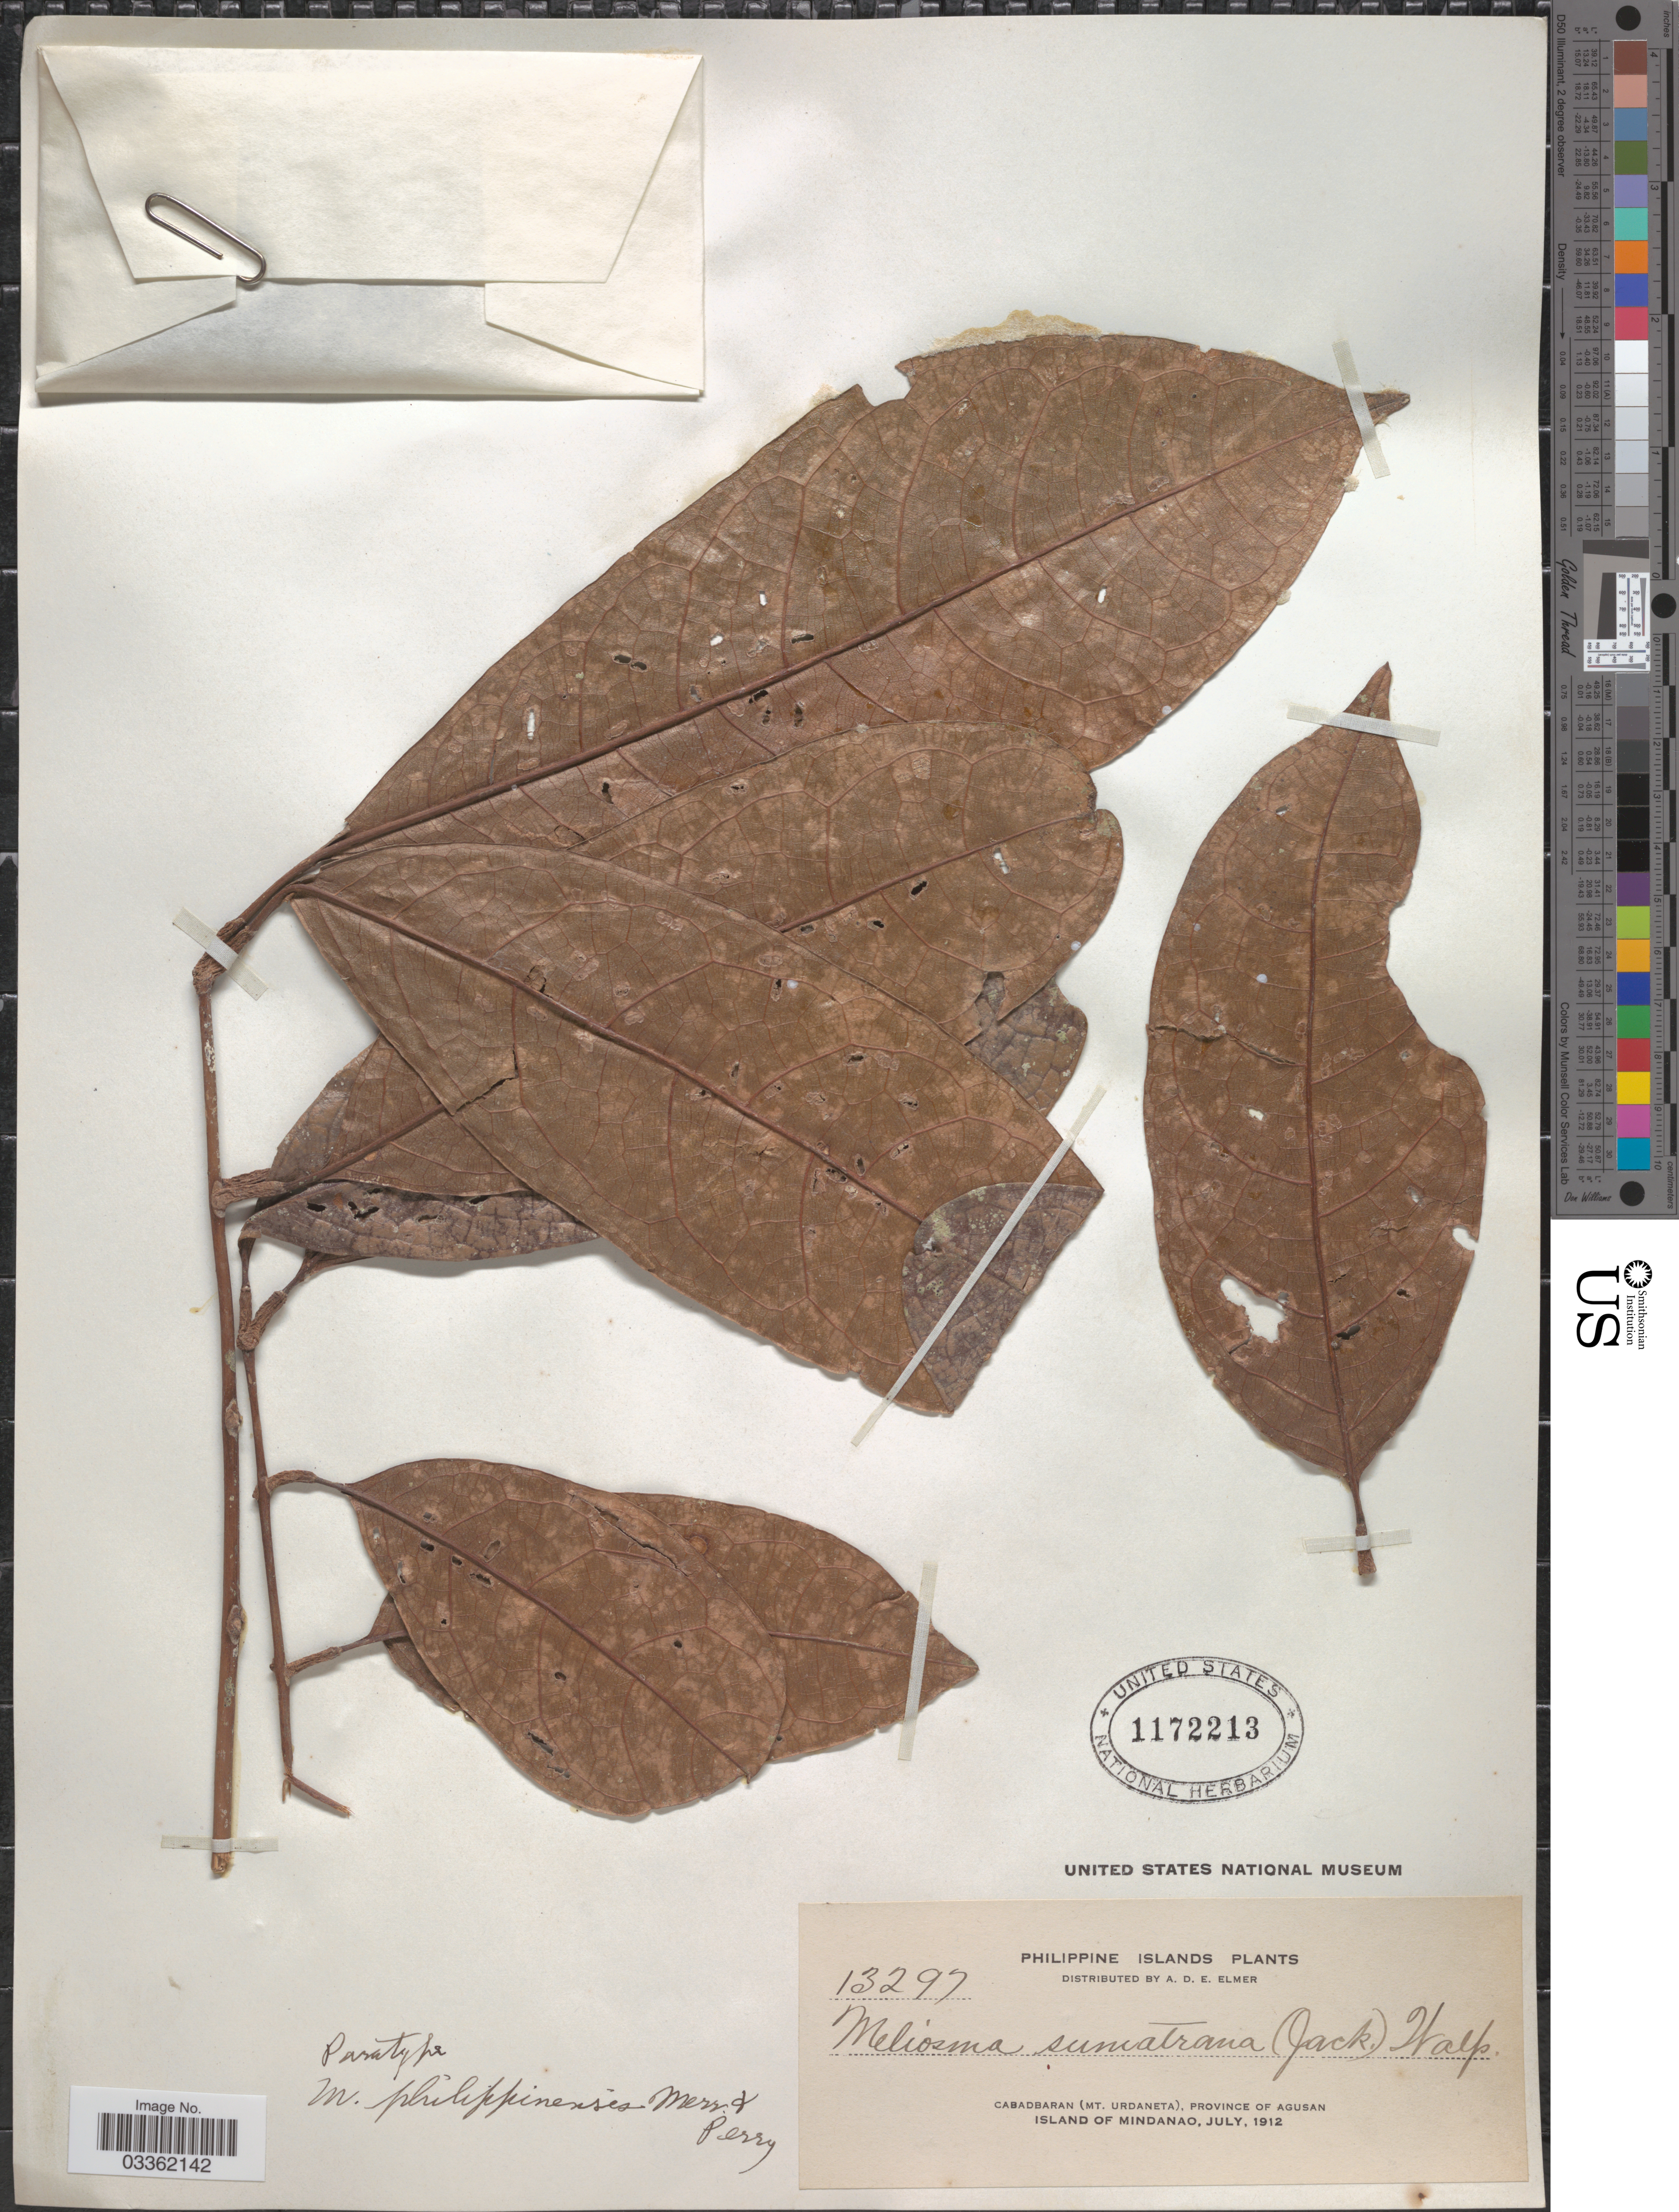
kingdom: Plantae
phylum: Tracheophyta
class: Magnoliopsida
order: Proteales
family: Sabiaceae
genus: Meliosma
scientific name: Meliosma philippinensis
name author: Merr. & L.M. Perry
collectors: A. D. E. Elmer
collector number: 13297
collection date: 1912-07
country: Philippines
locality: Cabadbaran (Mt. Urdaneta), Province of Agusan. Island of Mindanao.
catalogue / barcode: US 1172213